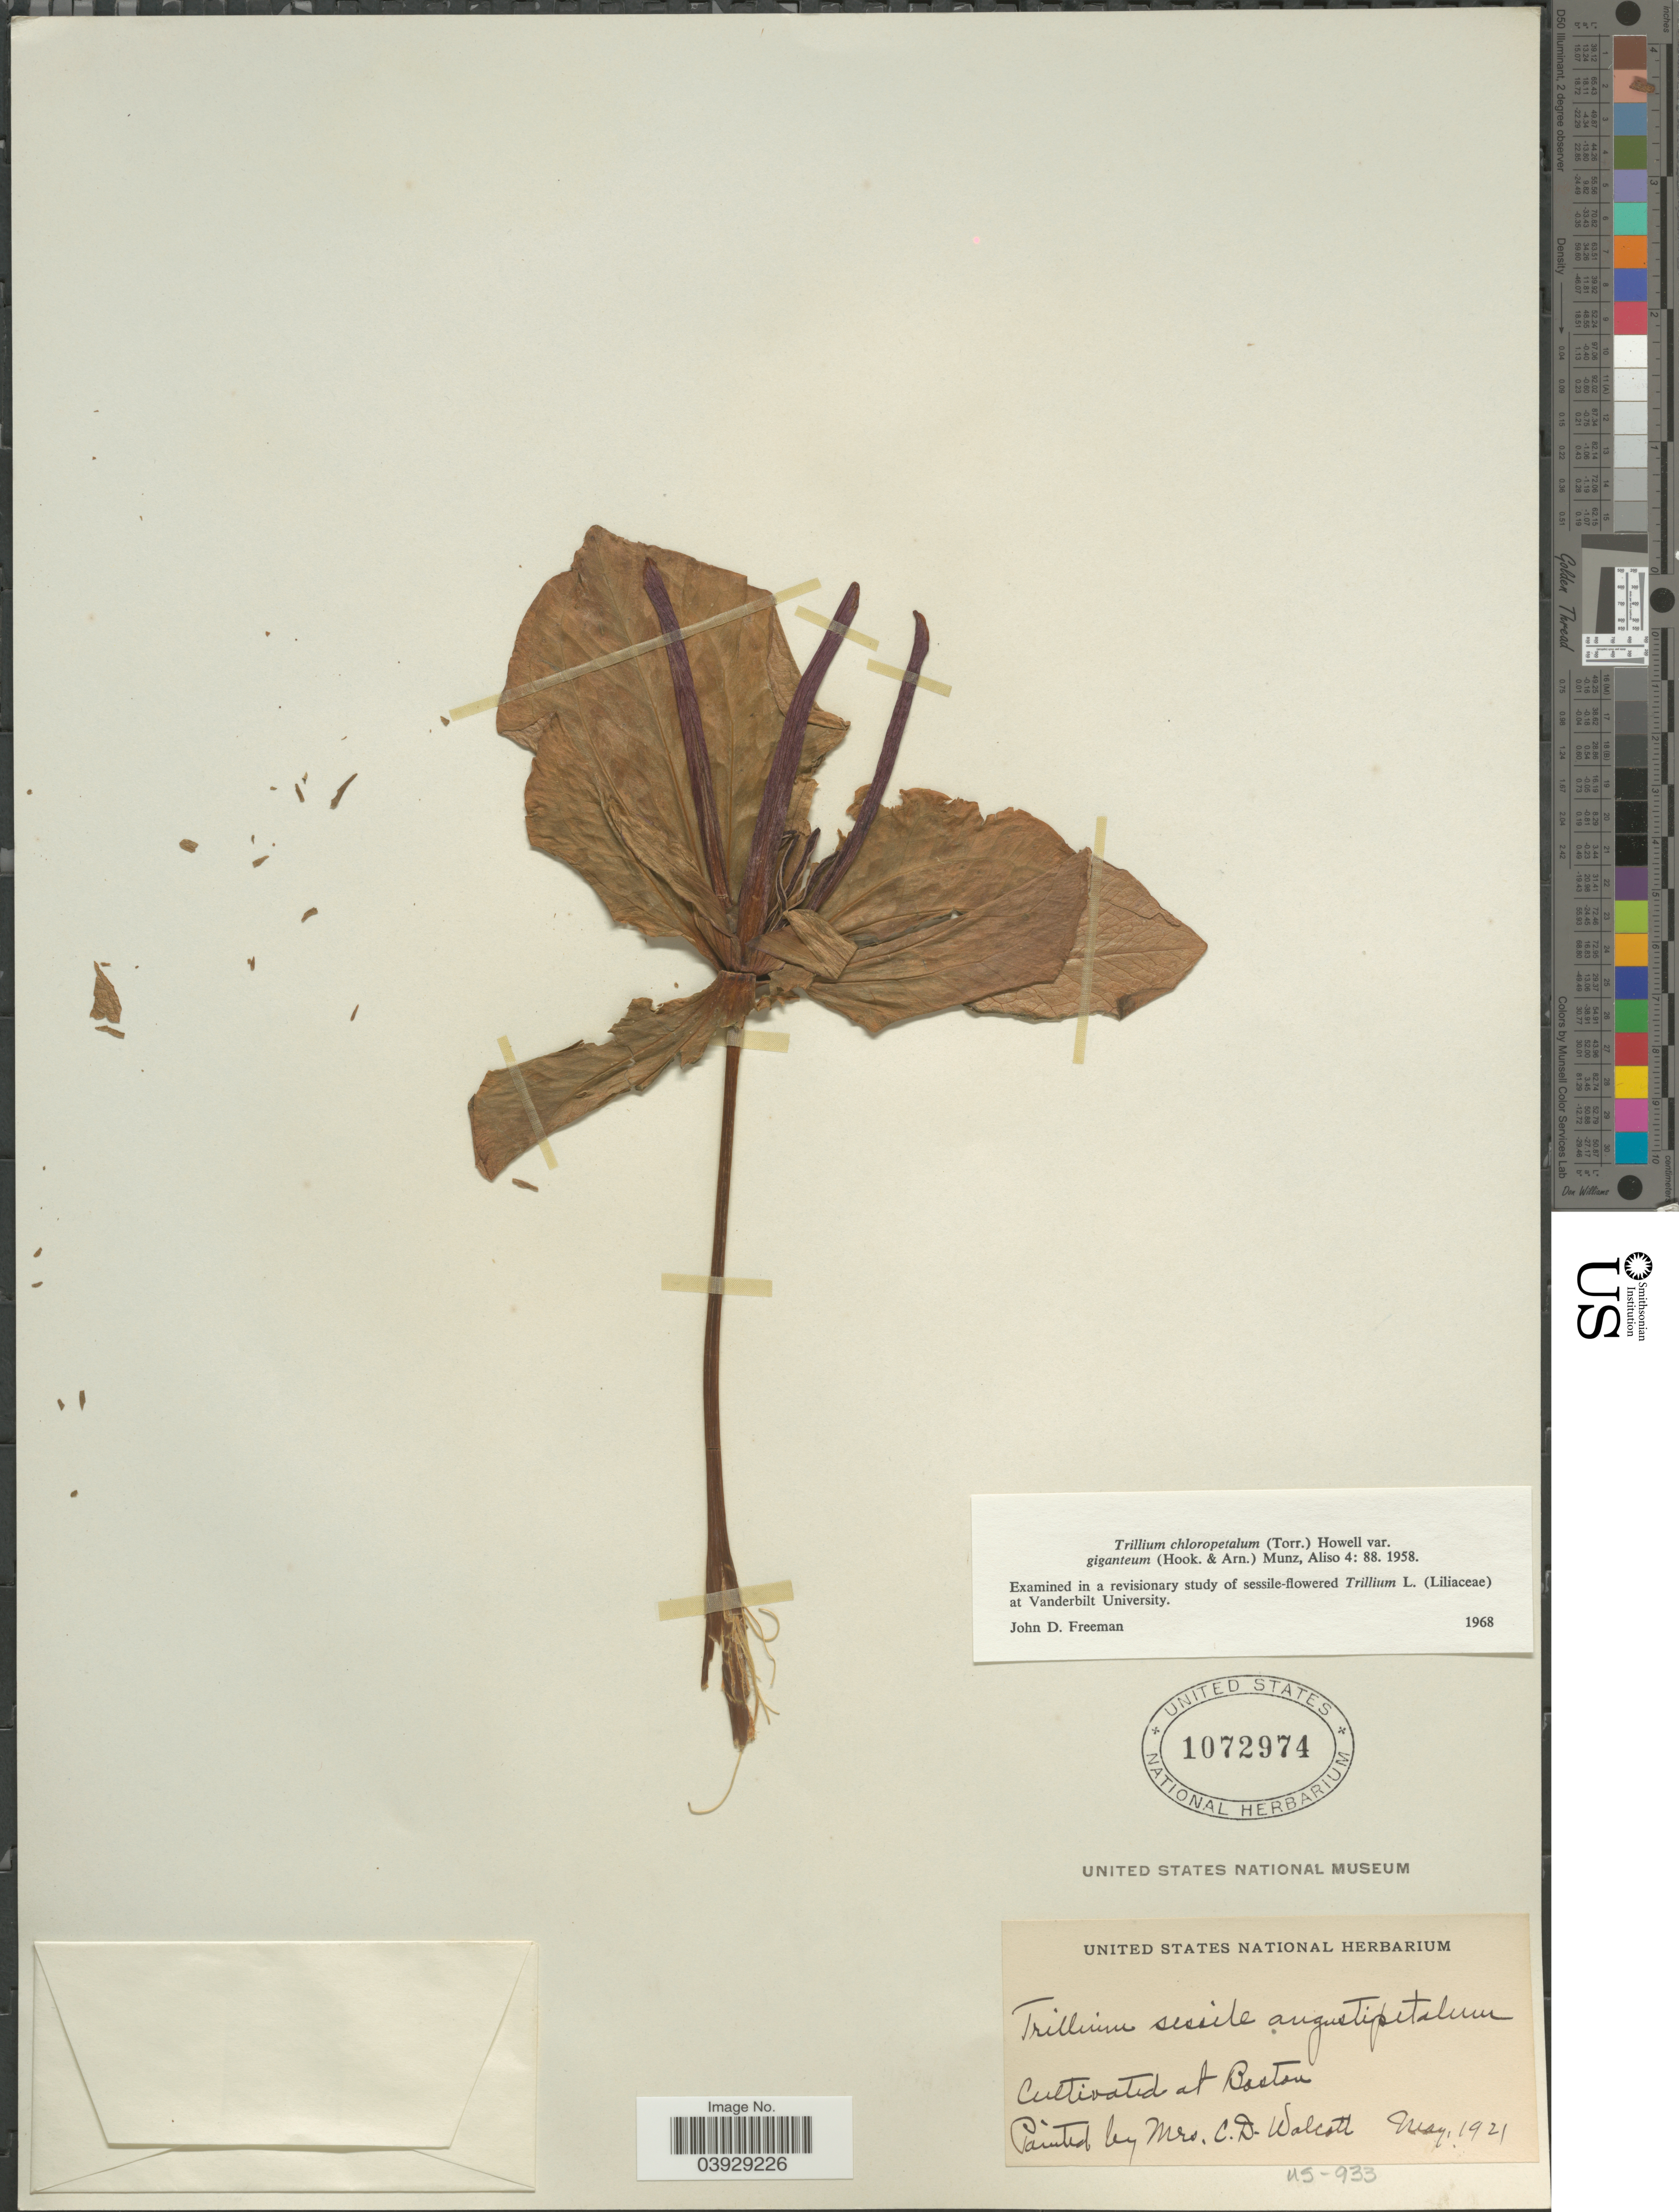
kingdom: Plantae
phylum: Tracheophyta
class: Liliopsida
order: Liliales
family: Melanthiaceae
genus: Trillium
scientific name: Trillium chloropetalum var. giganteum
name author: (Hook. & Arn.) Munz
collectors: C. Wolcott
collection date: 1921-05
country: United States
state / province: Massachusetts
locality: Boston.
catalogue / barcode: US 1072974